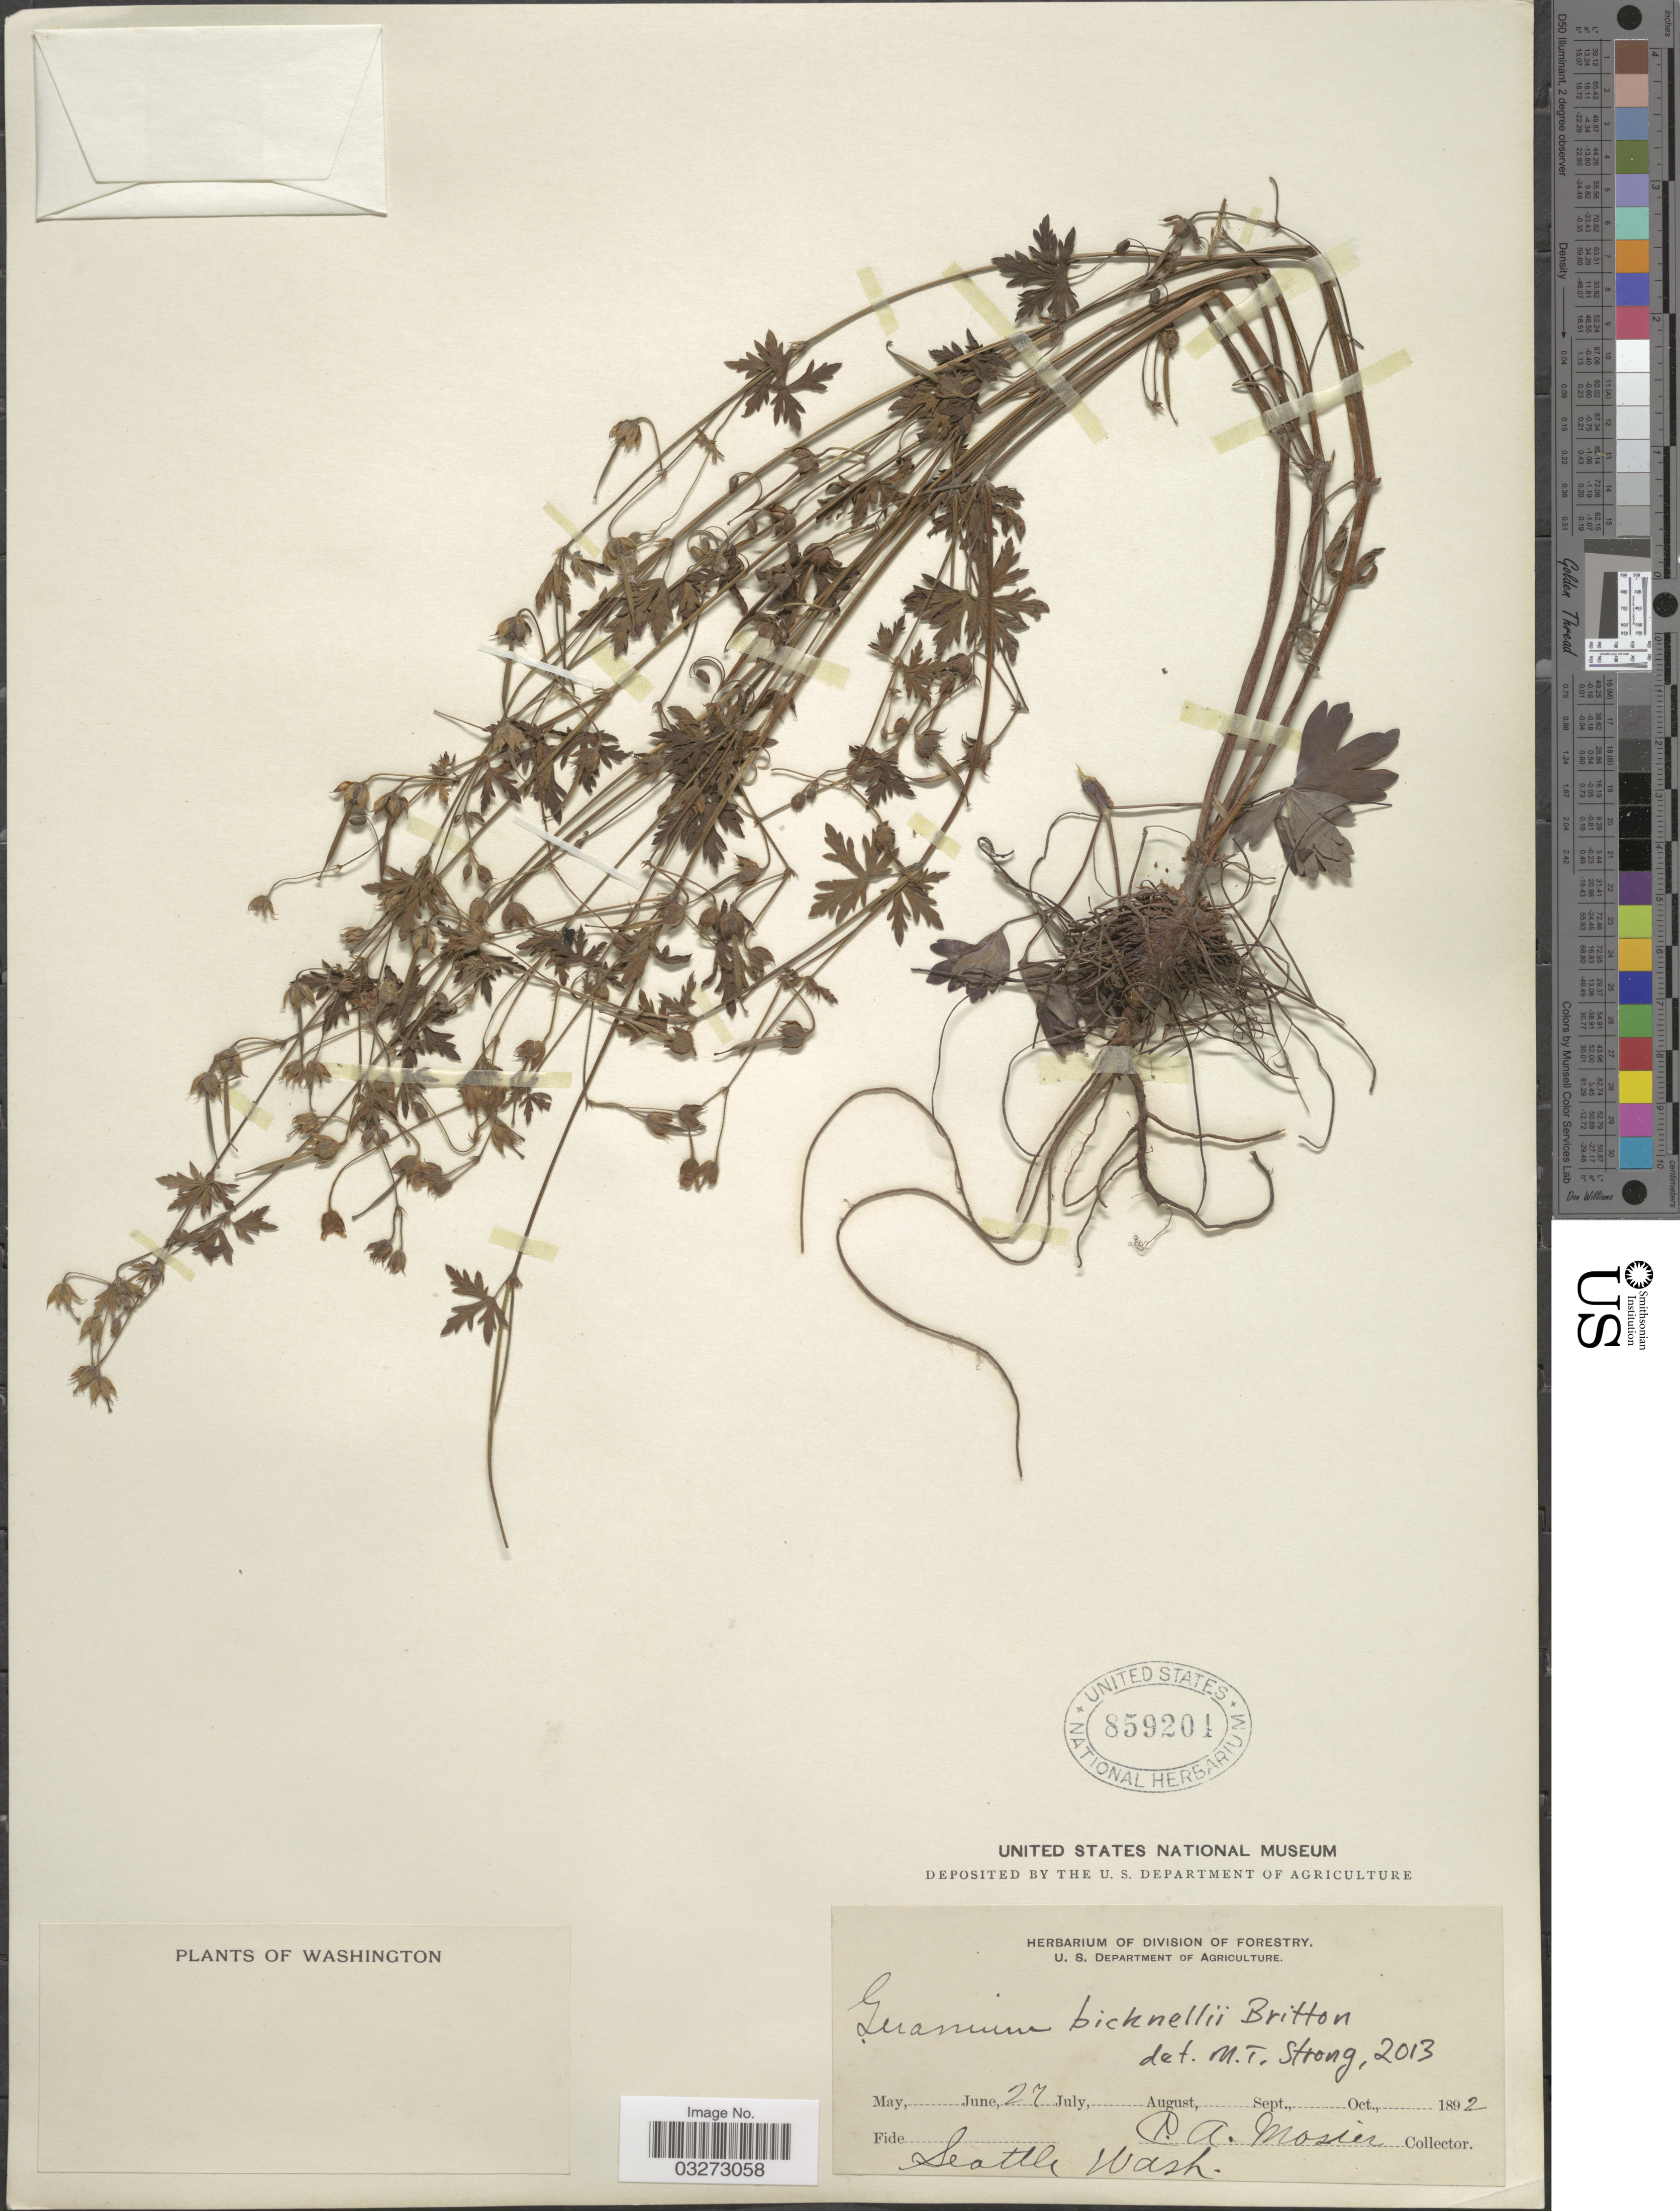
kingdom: Plantae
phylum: Tracheophyta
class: Magnoliopsida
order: Geraniales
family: Geraniaceae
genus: Geranium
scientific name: Geranium bicknellii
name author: Britton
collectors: C. A. Mosier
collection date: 1892-06-27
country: United States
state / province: Washington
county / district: King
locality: Seattle.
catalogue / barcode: US 859201